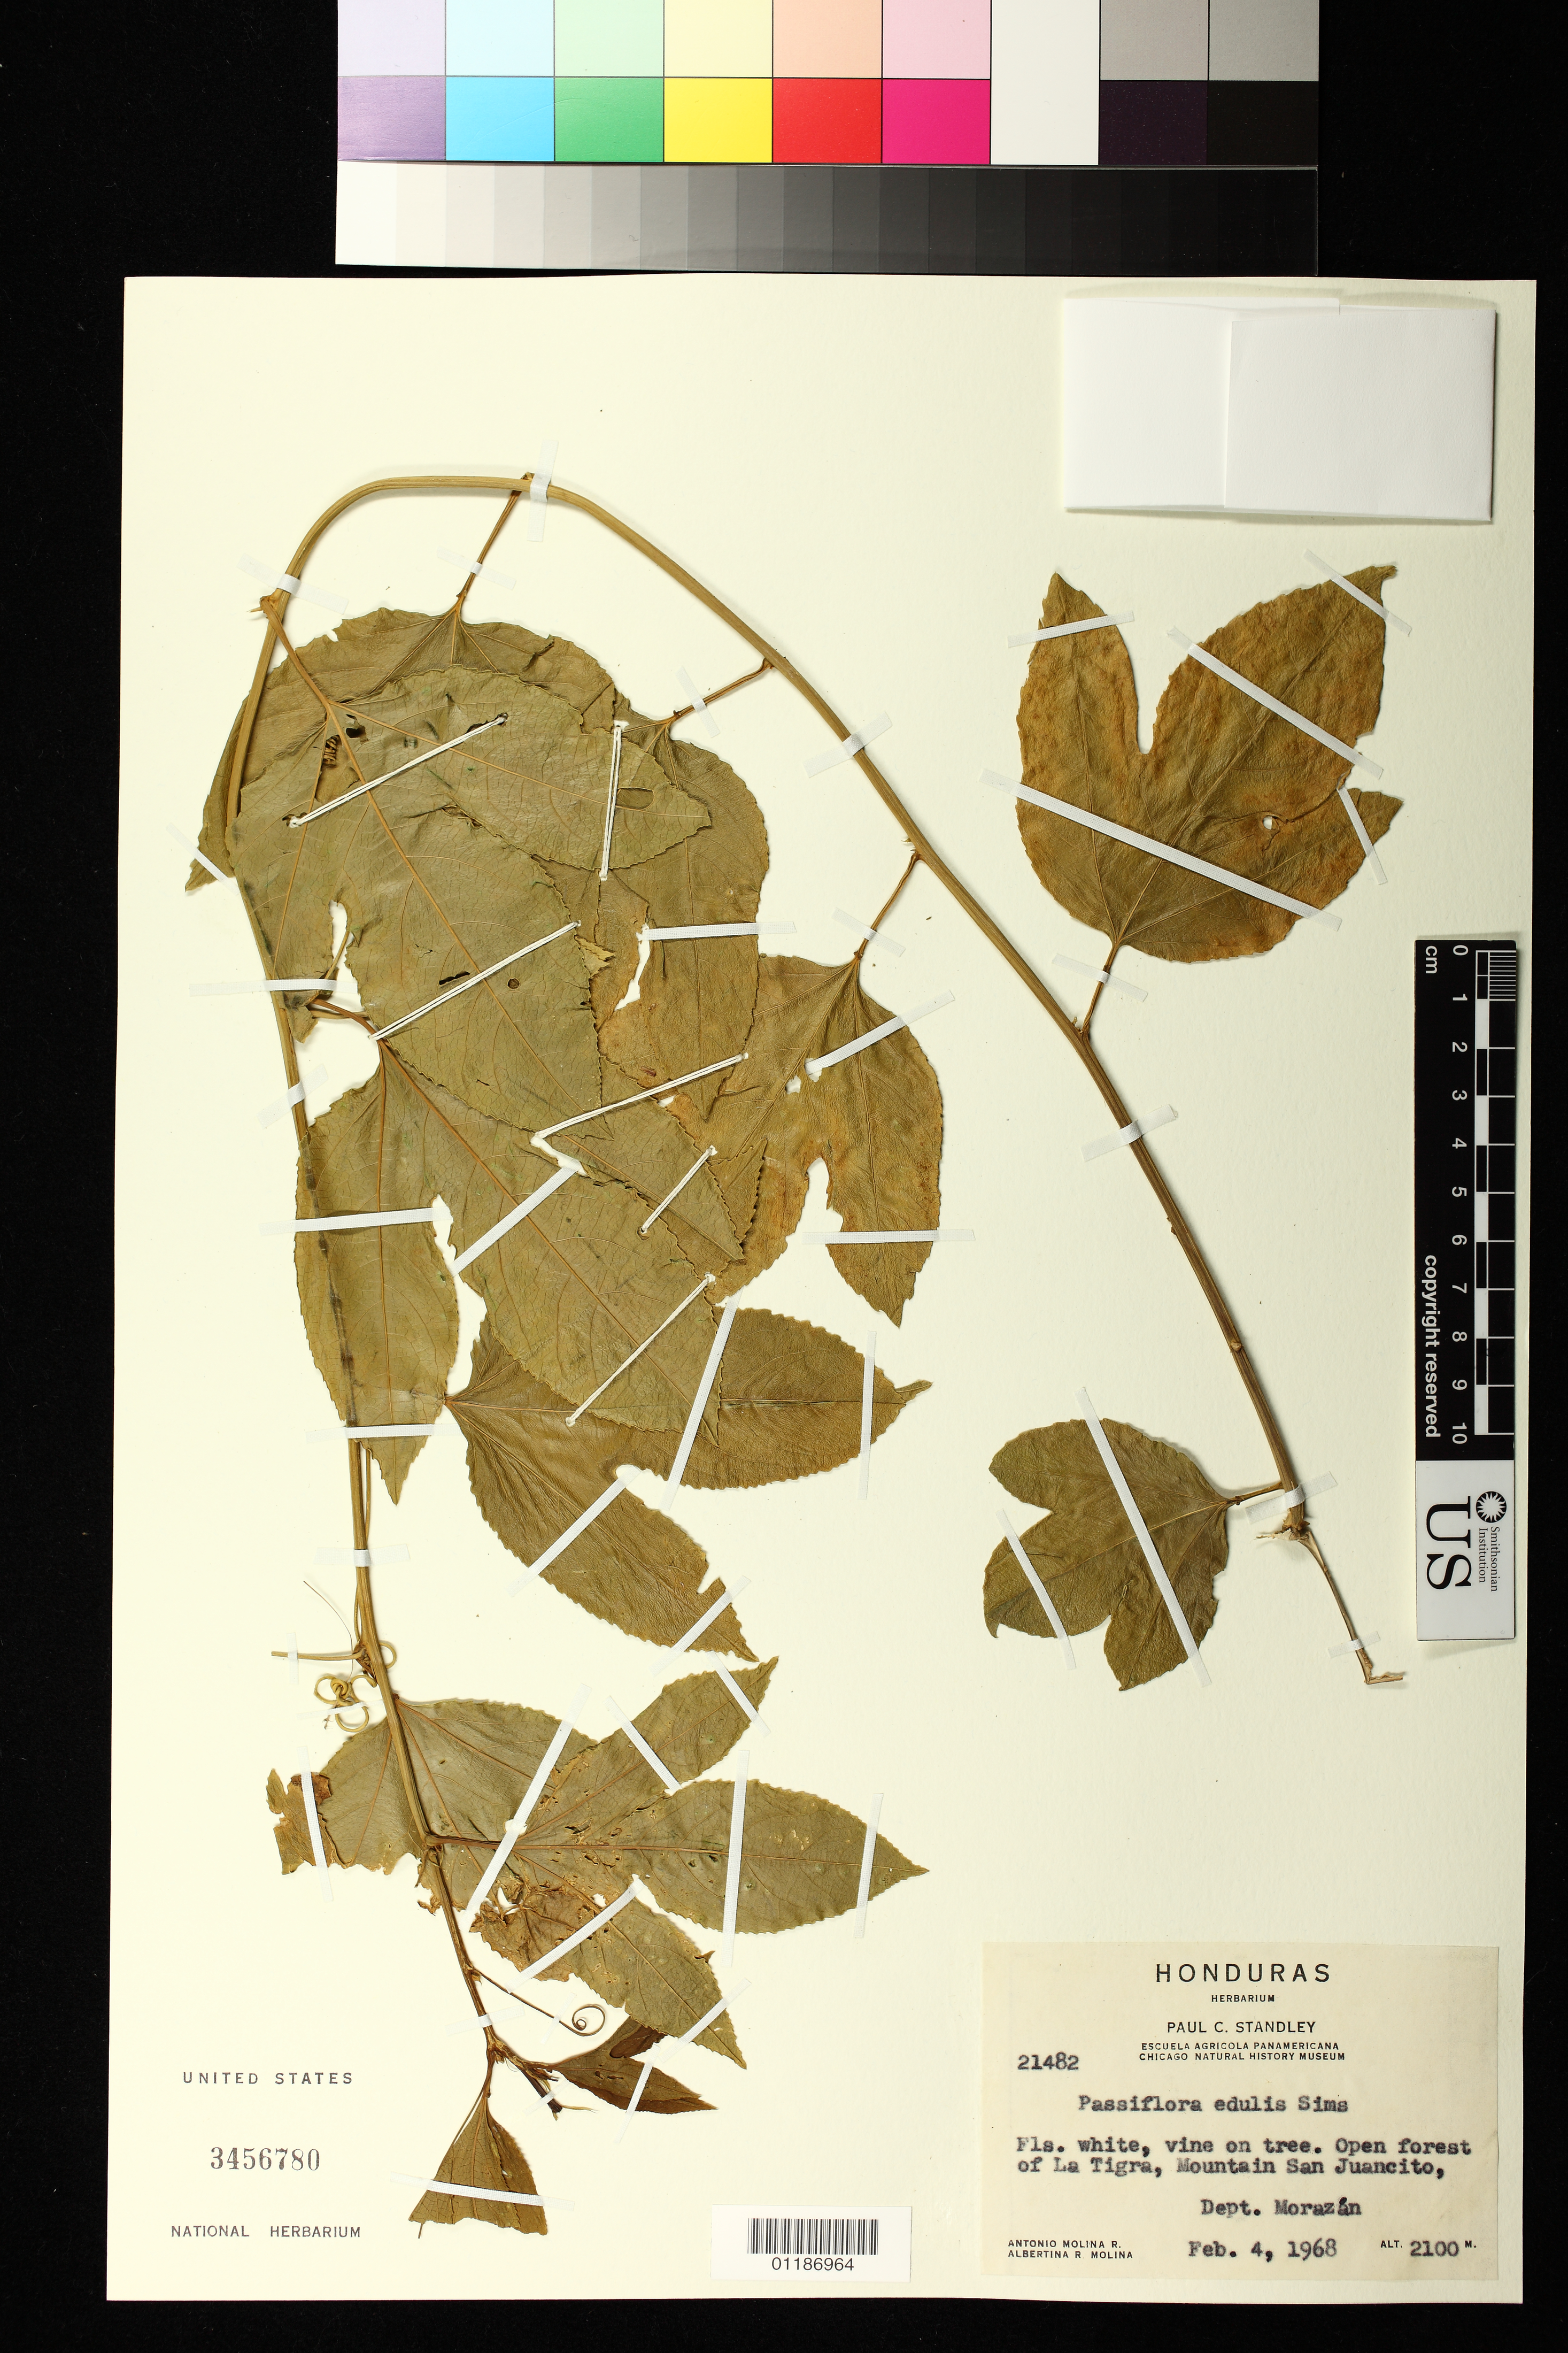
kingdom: Plantae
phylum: Tracheophyta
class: Magnoliopsida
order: Malpighiales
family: Passifloraceae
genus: Passiflora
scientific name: Passiflora edulis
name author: Sims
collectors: A. Molina R., P. C. Standley & A. R. Molina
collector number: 21482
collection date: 1968-02-04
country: Honduras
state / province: Fco. Morazán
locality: Open forest of La Tigra, Mountain San Juancito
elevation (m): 2100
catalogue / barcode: US 3456780